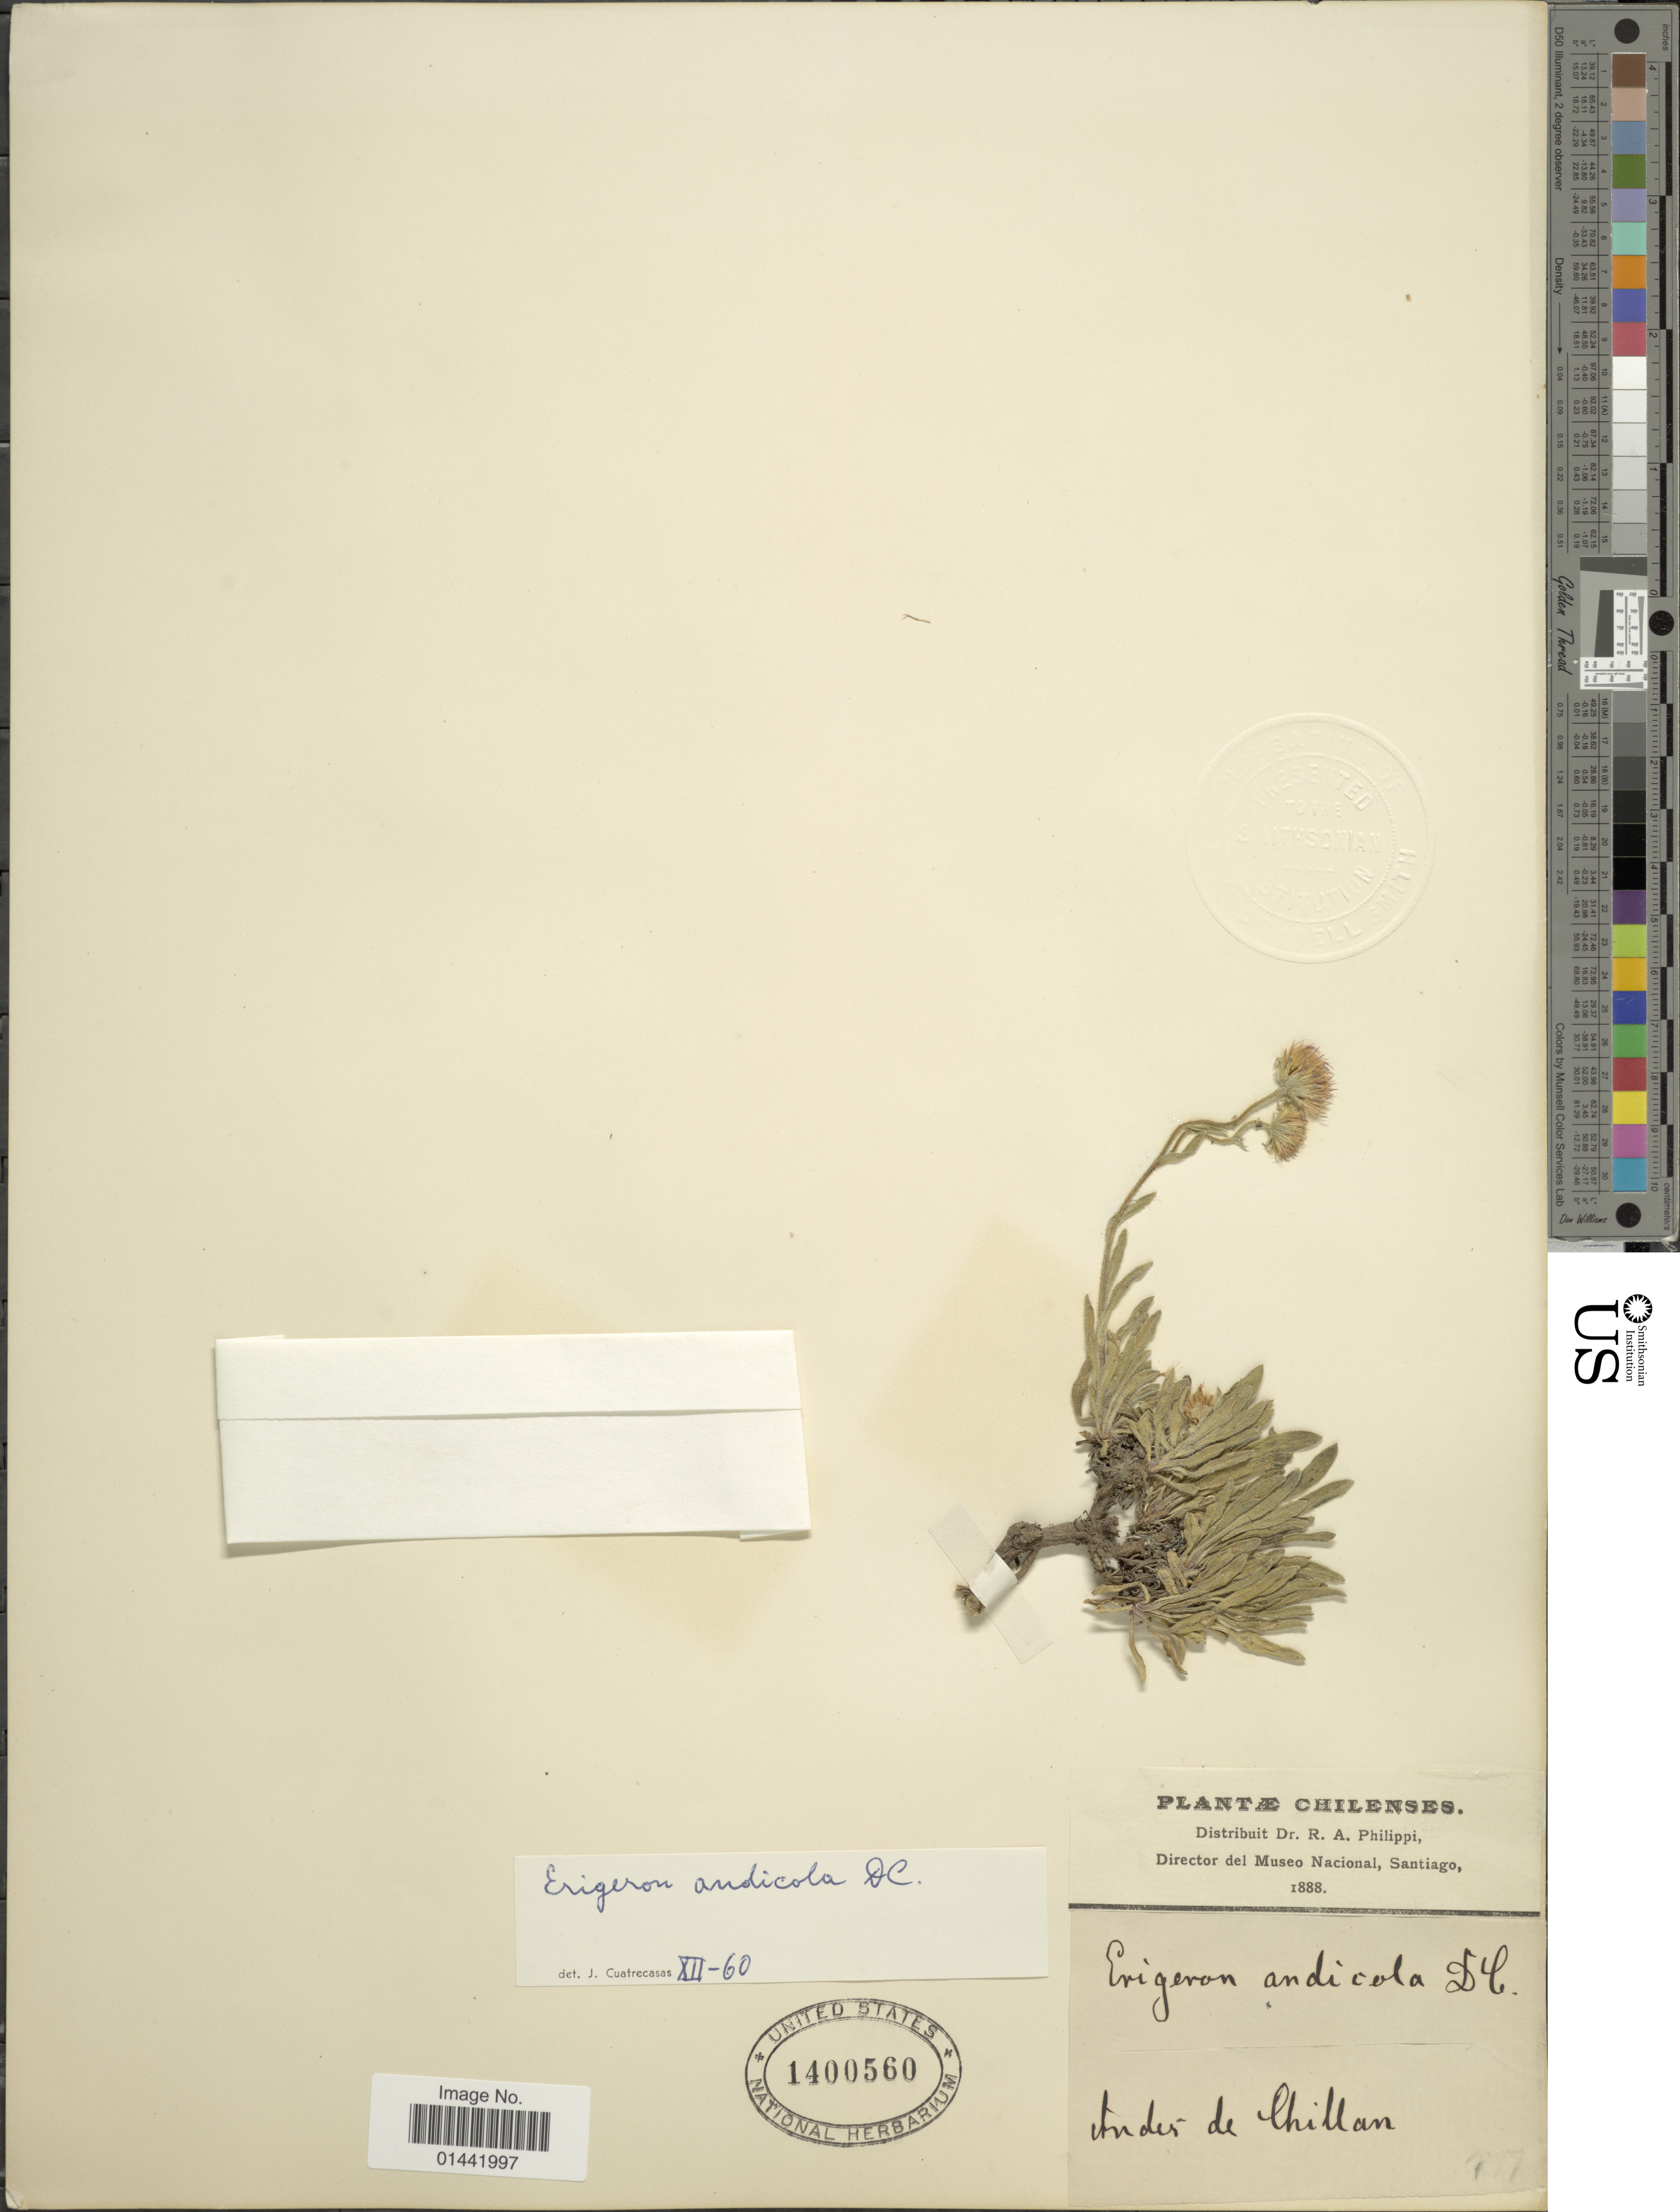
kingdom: Plantae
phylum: Tracheophyta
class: Magnoliopsida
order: Asterales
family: Asteraceae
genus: Erigeron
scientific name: Erigeron andicola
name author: DC.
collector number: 477*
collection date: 1888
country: Chile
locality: Antes de Chillan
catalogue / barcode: US 1400560